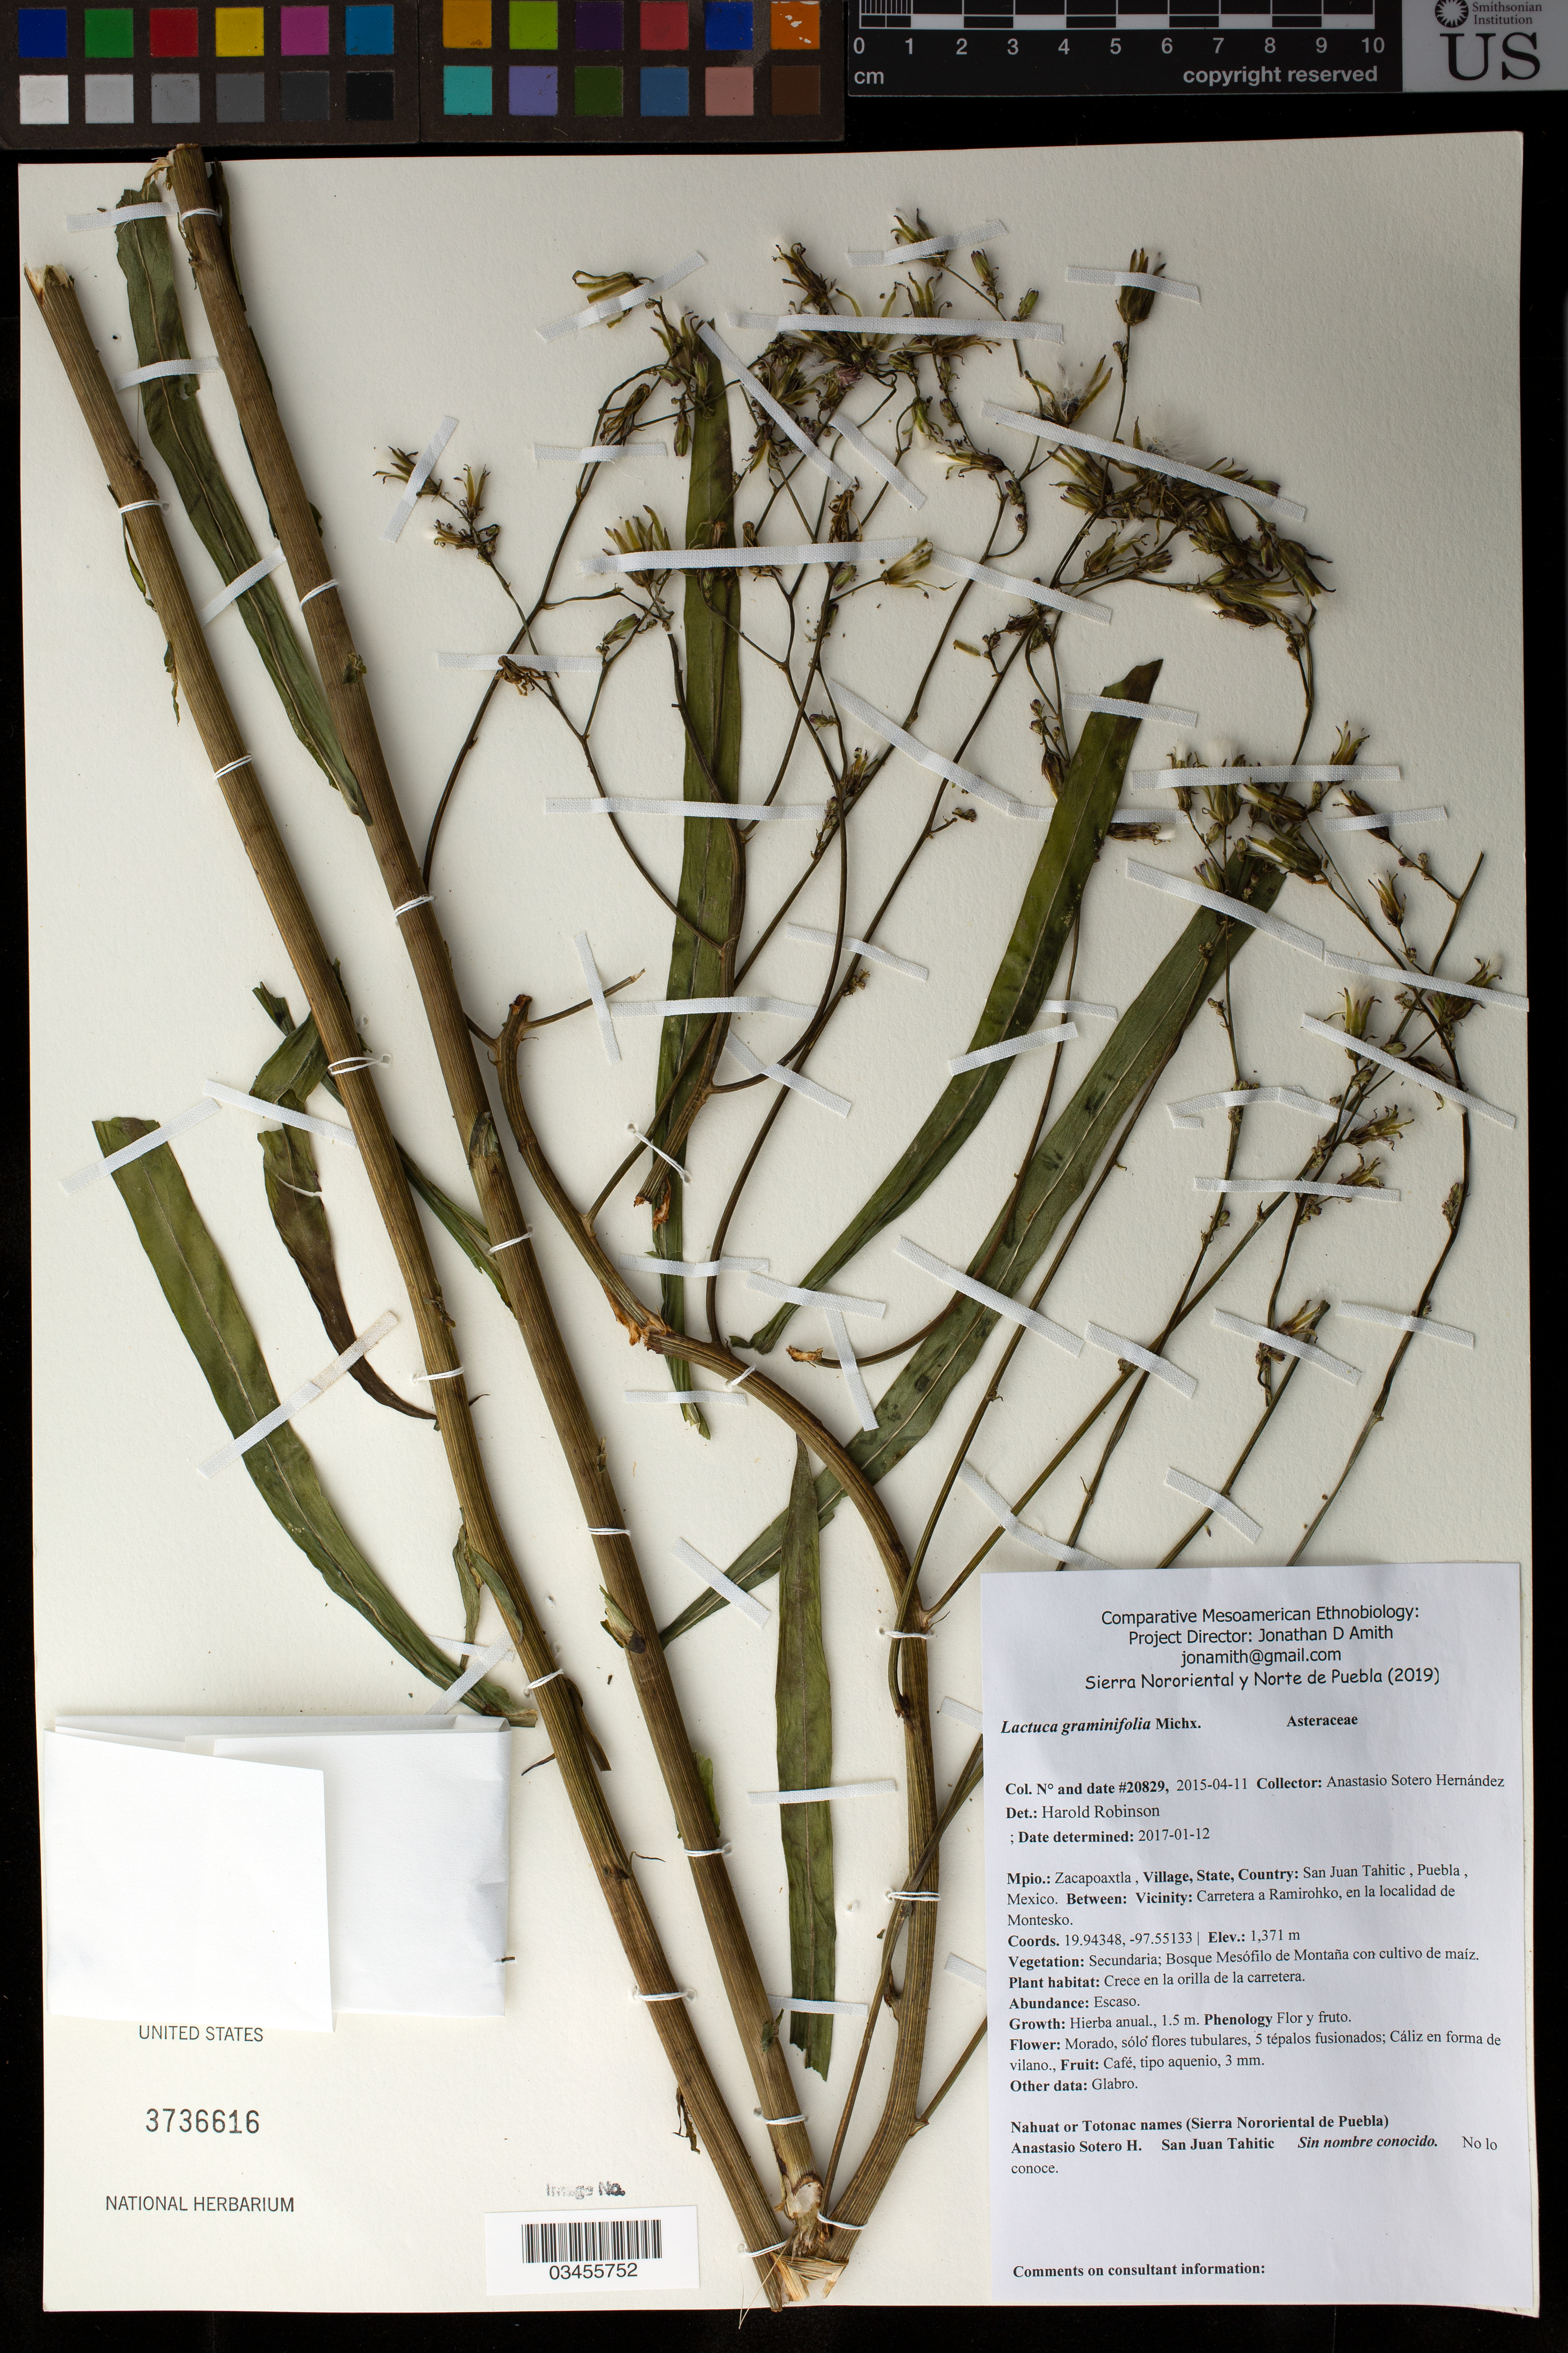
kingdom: Plantae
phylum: Tracheophyta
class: Magnoliopsida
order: Asterales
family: Asteraceae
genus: Lactuca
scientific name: Lactuca graminifolia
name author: Michx.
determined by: Robinson, Harold E., (US)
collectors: A. Sotero H.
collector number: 20829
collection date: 2015-04-11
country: México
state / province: Puebla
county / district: Zacapoaxtla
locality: PUEBLO: San Juan Tahitic; LOCALIDAD EXACTA: Carretera a Ramirohko, en la localidad de Montesko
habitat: Bosque mesófilo de montaña con cultivo de maíz | Crece en la orilla de la carretera.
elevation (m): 1371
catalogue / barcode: US 3736616